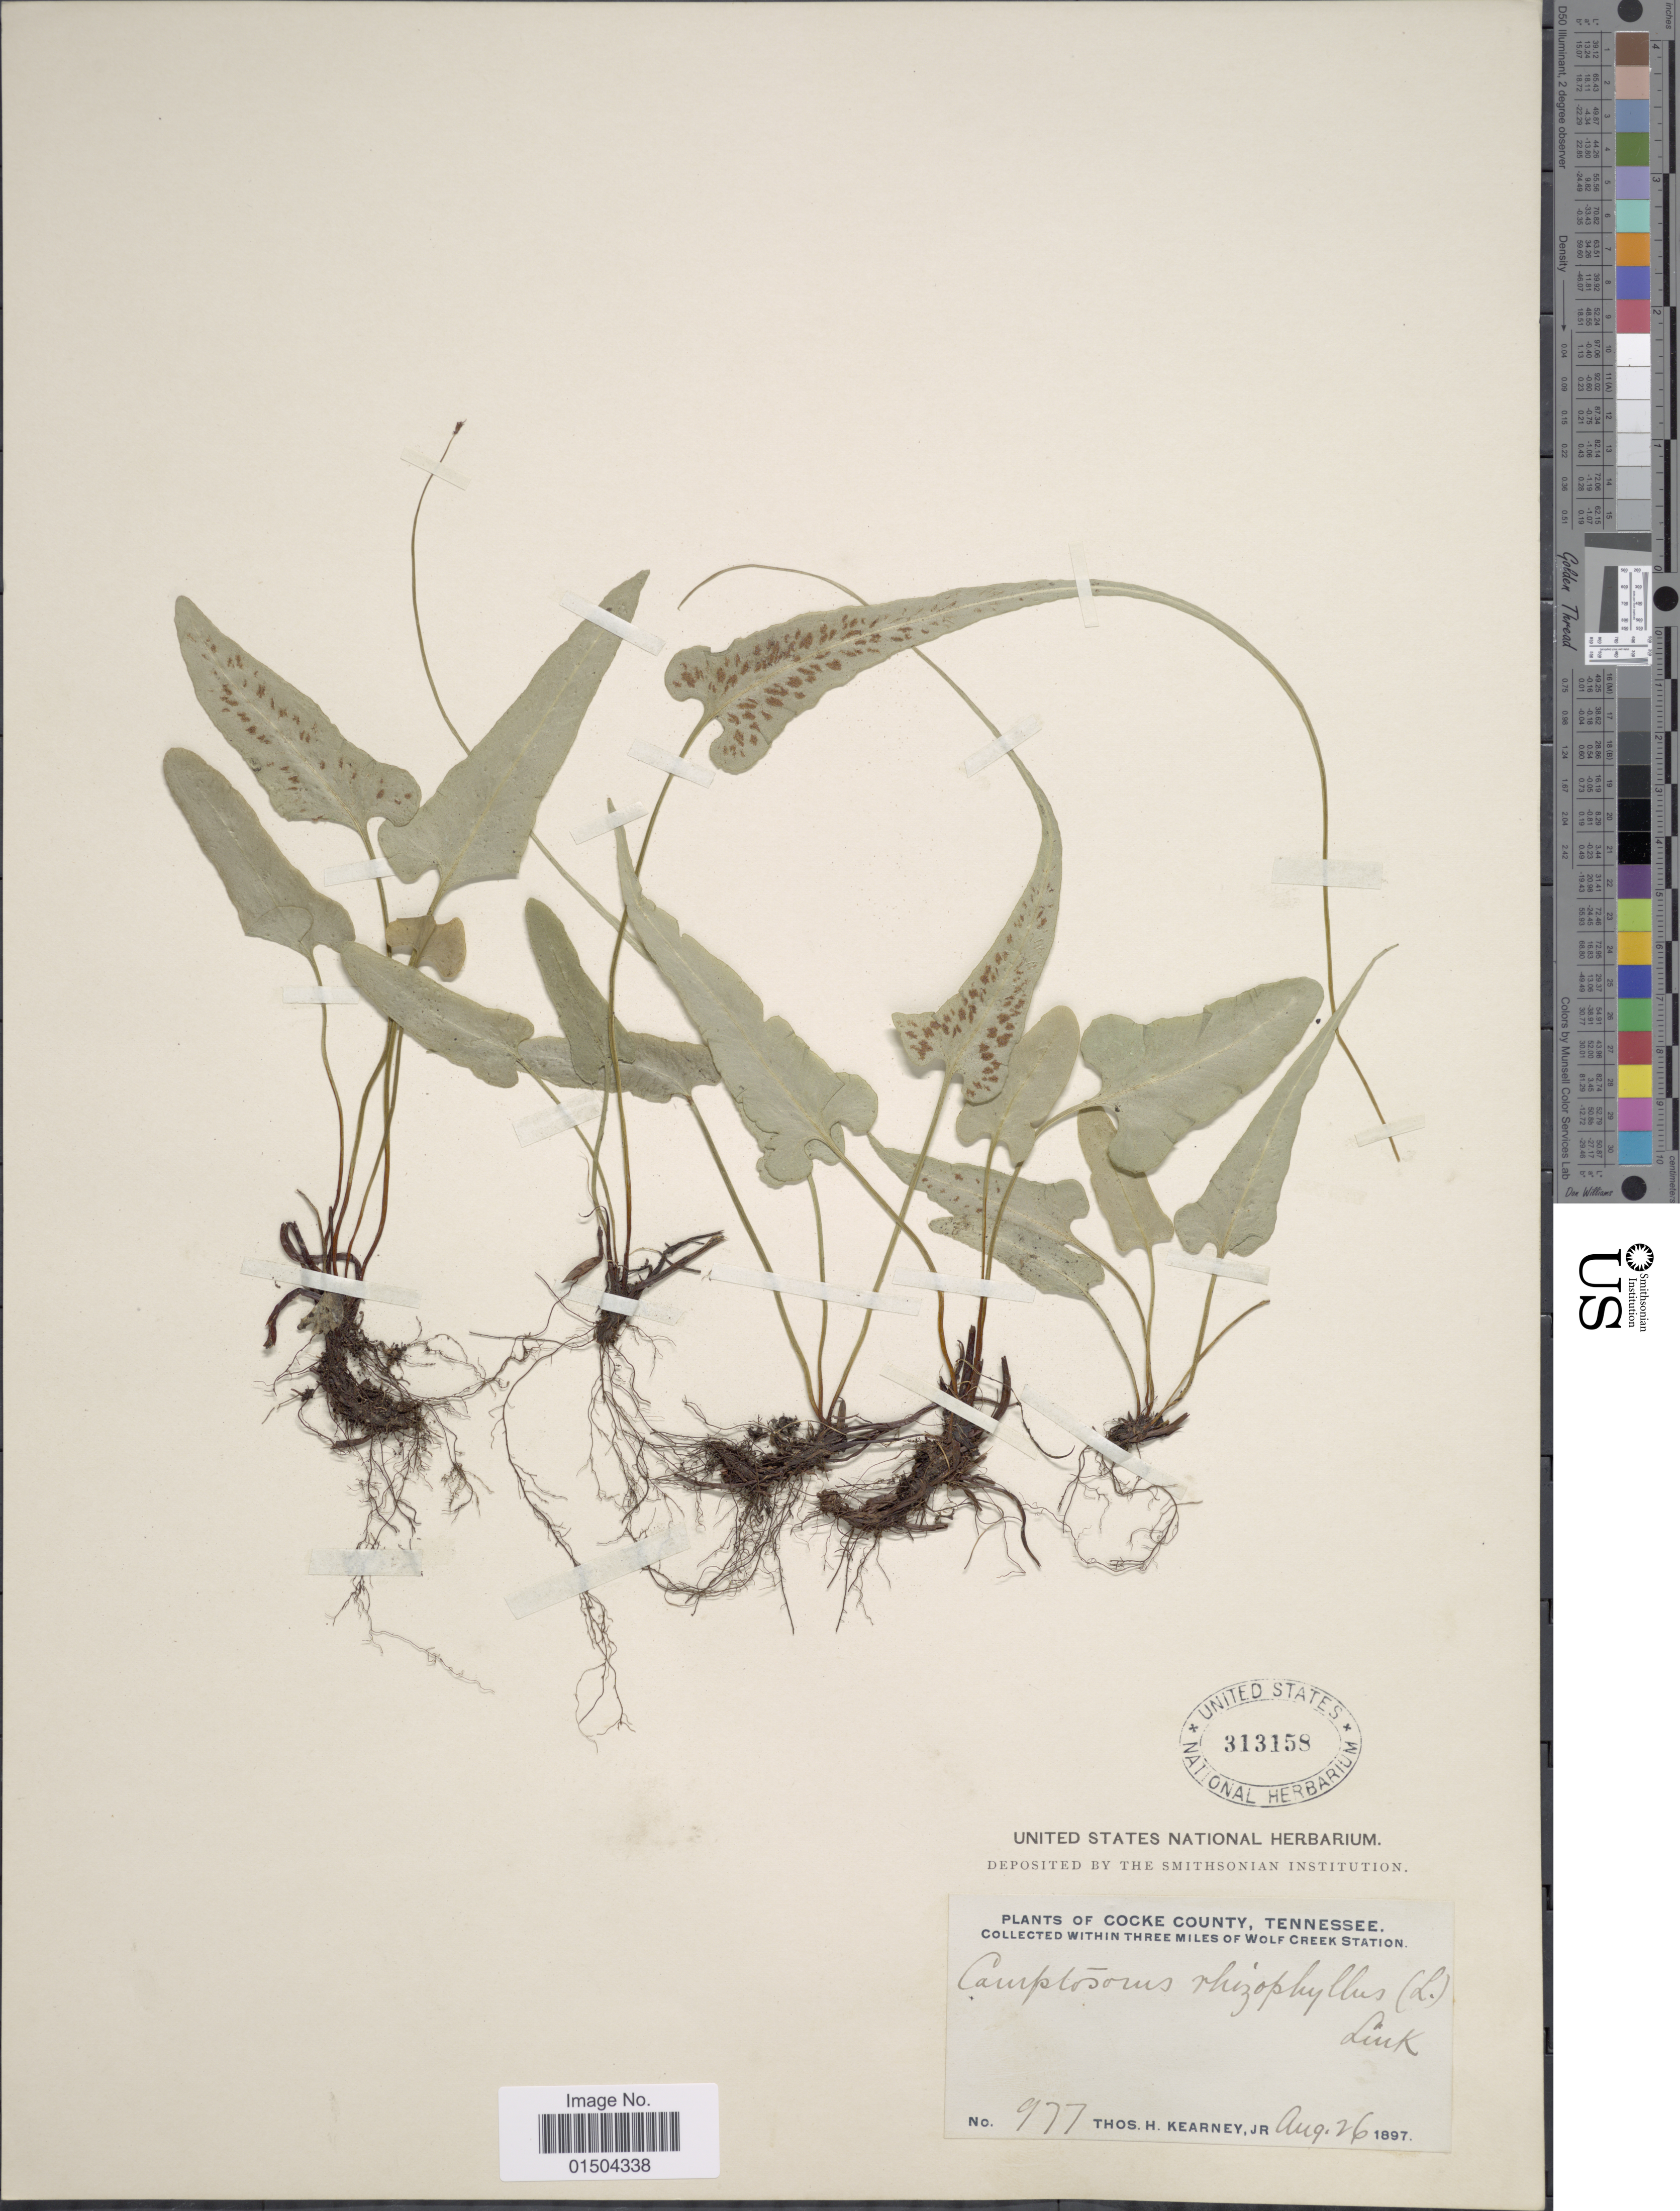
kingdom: Plantae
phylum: Tracheophyta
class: Polypodiopsida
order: Polypodiales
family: Aspleniaceae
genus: Asplenium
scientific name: Asplenium rhizophyllum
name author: L.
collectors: T. H. Kearney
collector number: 977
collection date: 1897-08-26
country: United States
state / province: Tennessee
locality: Cocke County. Collected within three miles of Wolf Creek Station.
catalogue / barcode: US 313158